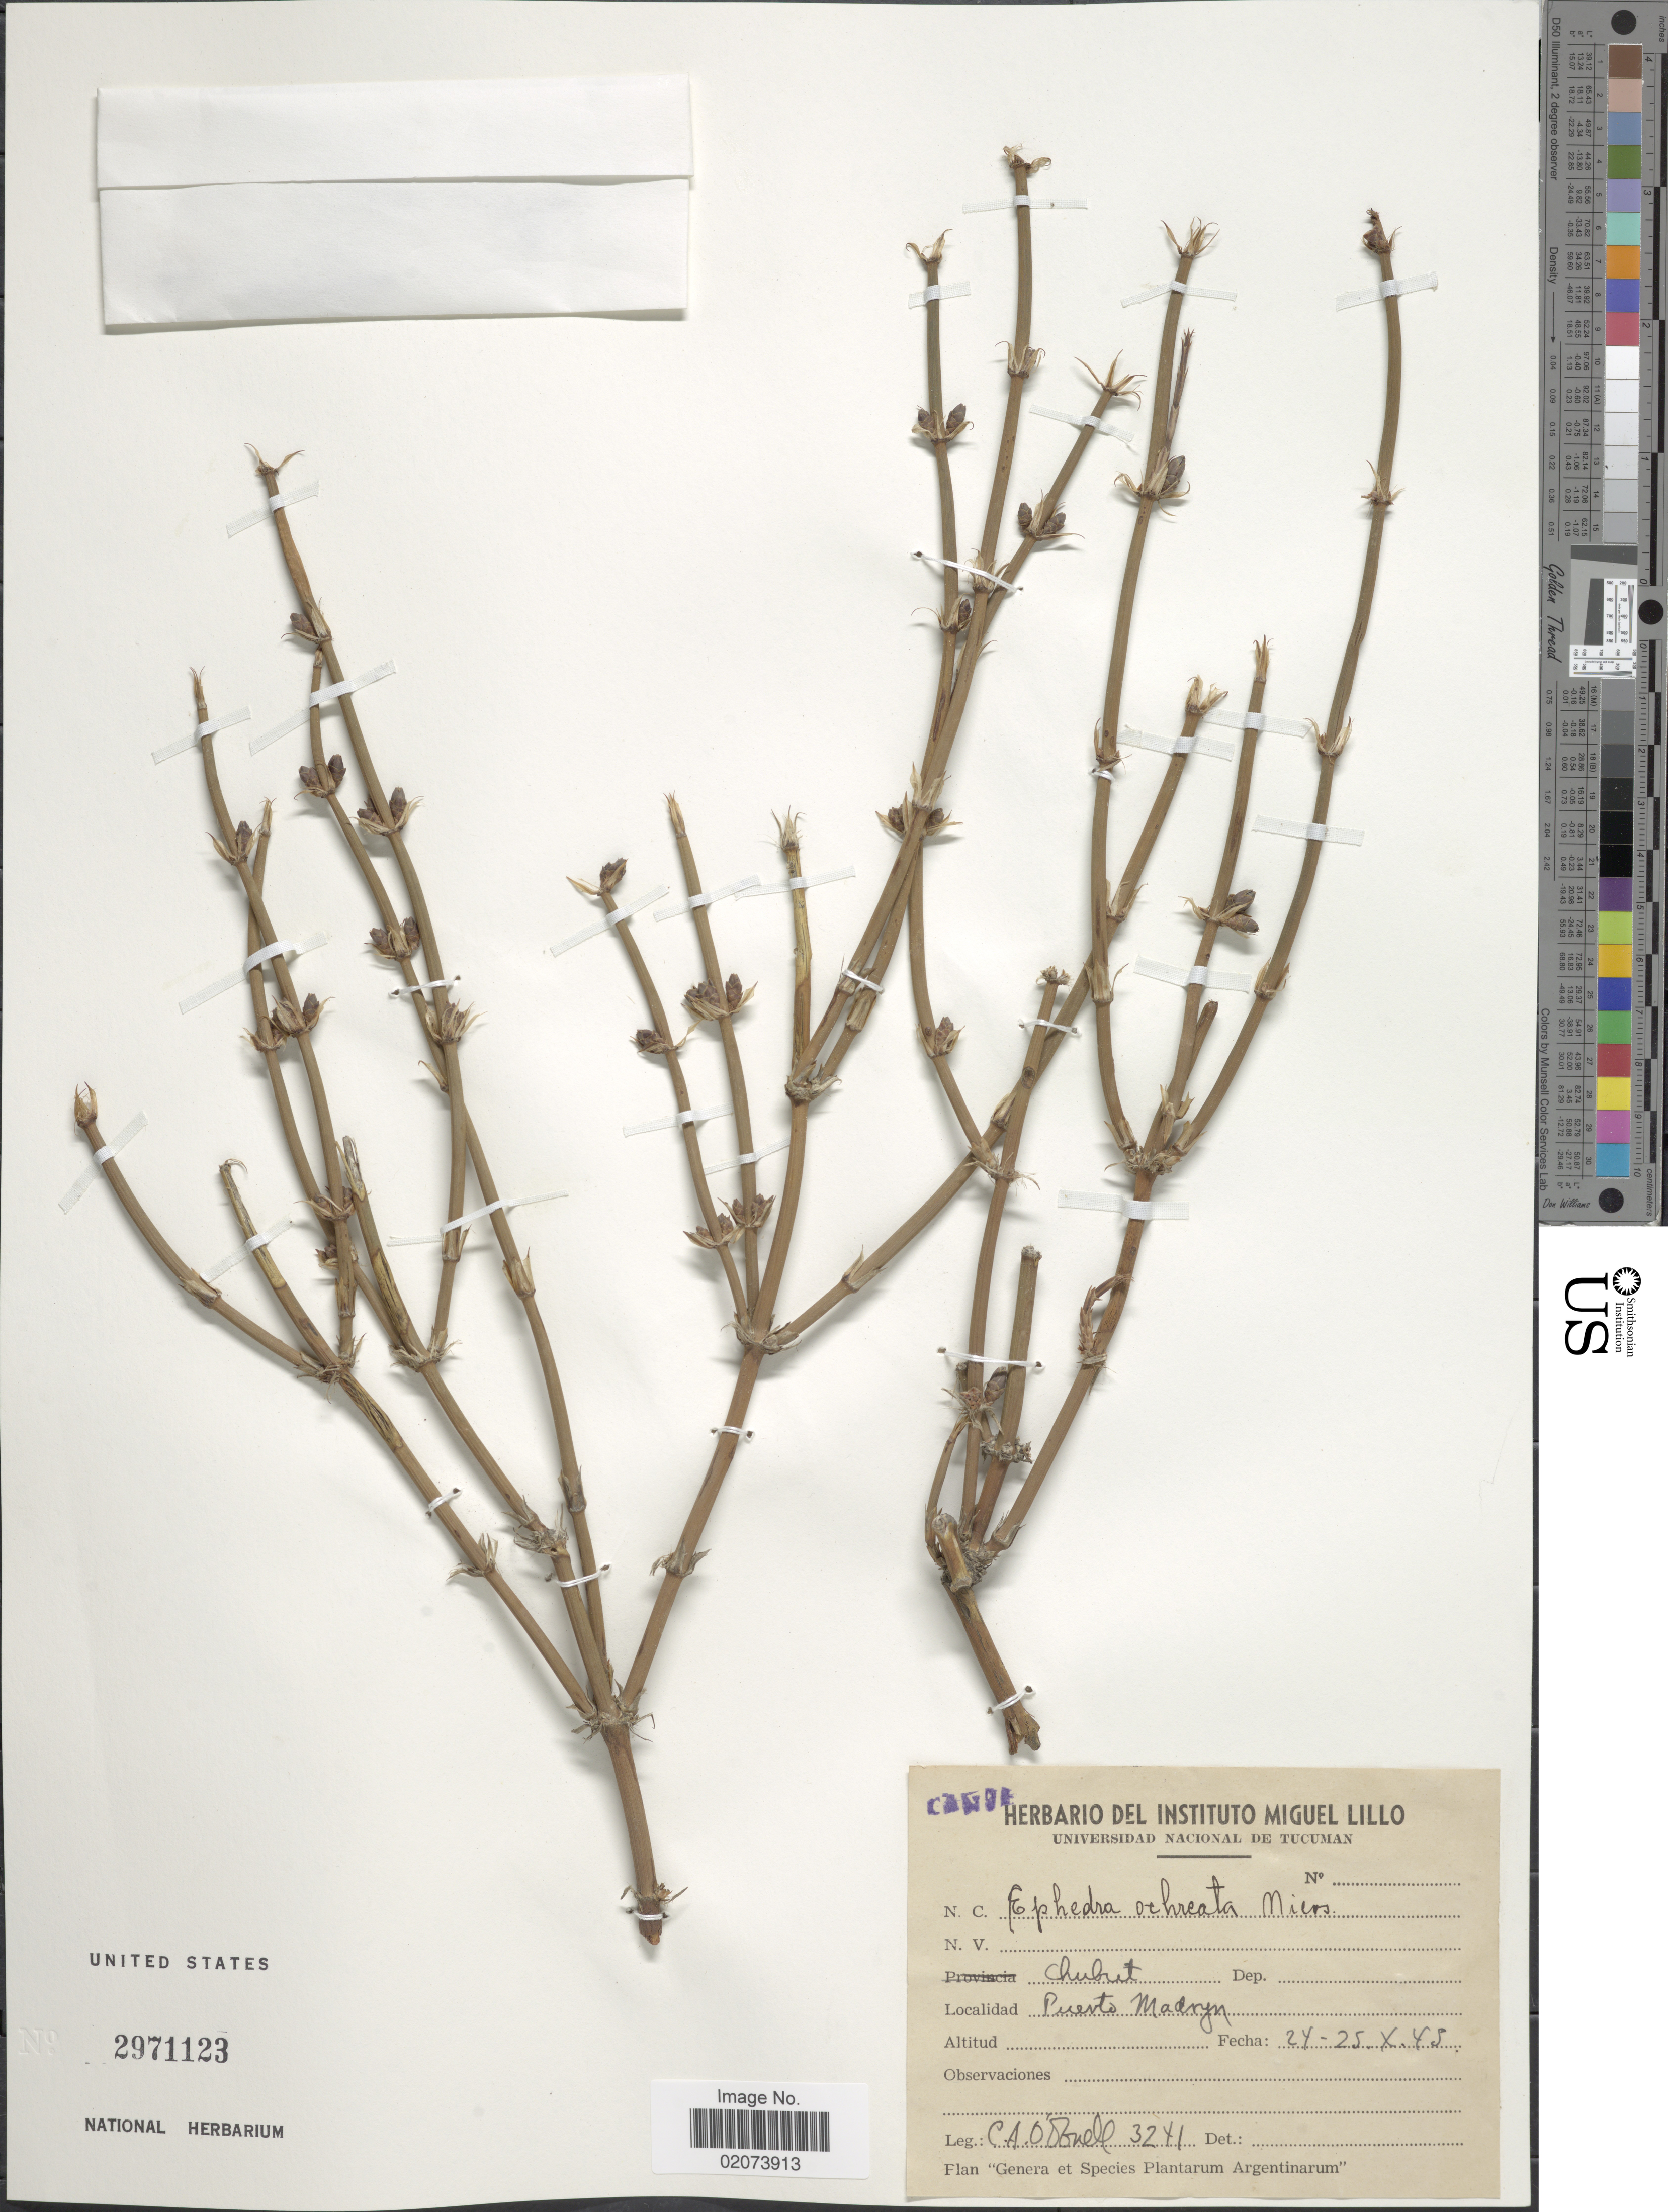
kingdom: Plantae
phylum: Tracheophyta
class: Gnetopsida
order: Ephedrales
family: Ephedraceae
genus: Ephedra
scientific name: Ephedra ochreata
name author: Miers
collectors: C. A. O'Donell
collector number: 3241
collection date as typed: Transcribed d/m/y: 24/10/43 to 25/10/43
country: Argentina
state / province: Chubut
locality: Puerto Madryn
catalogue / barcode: US 2971123